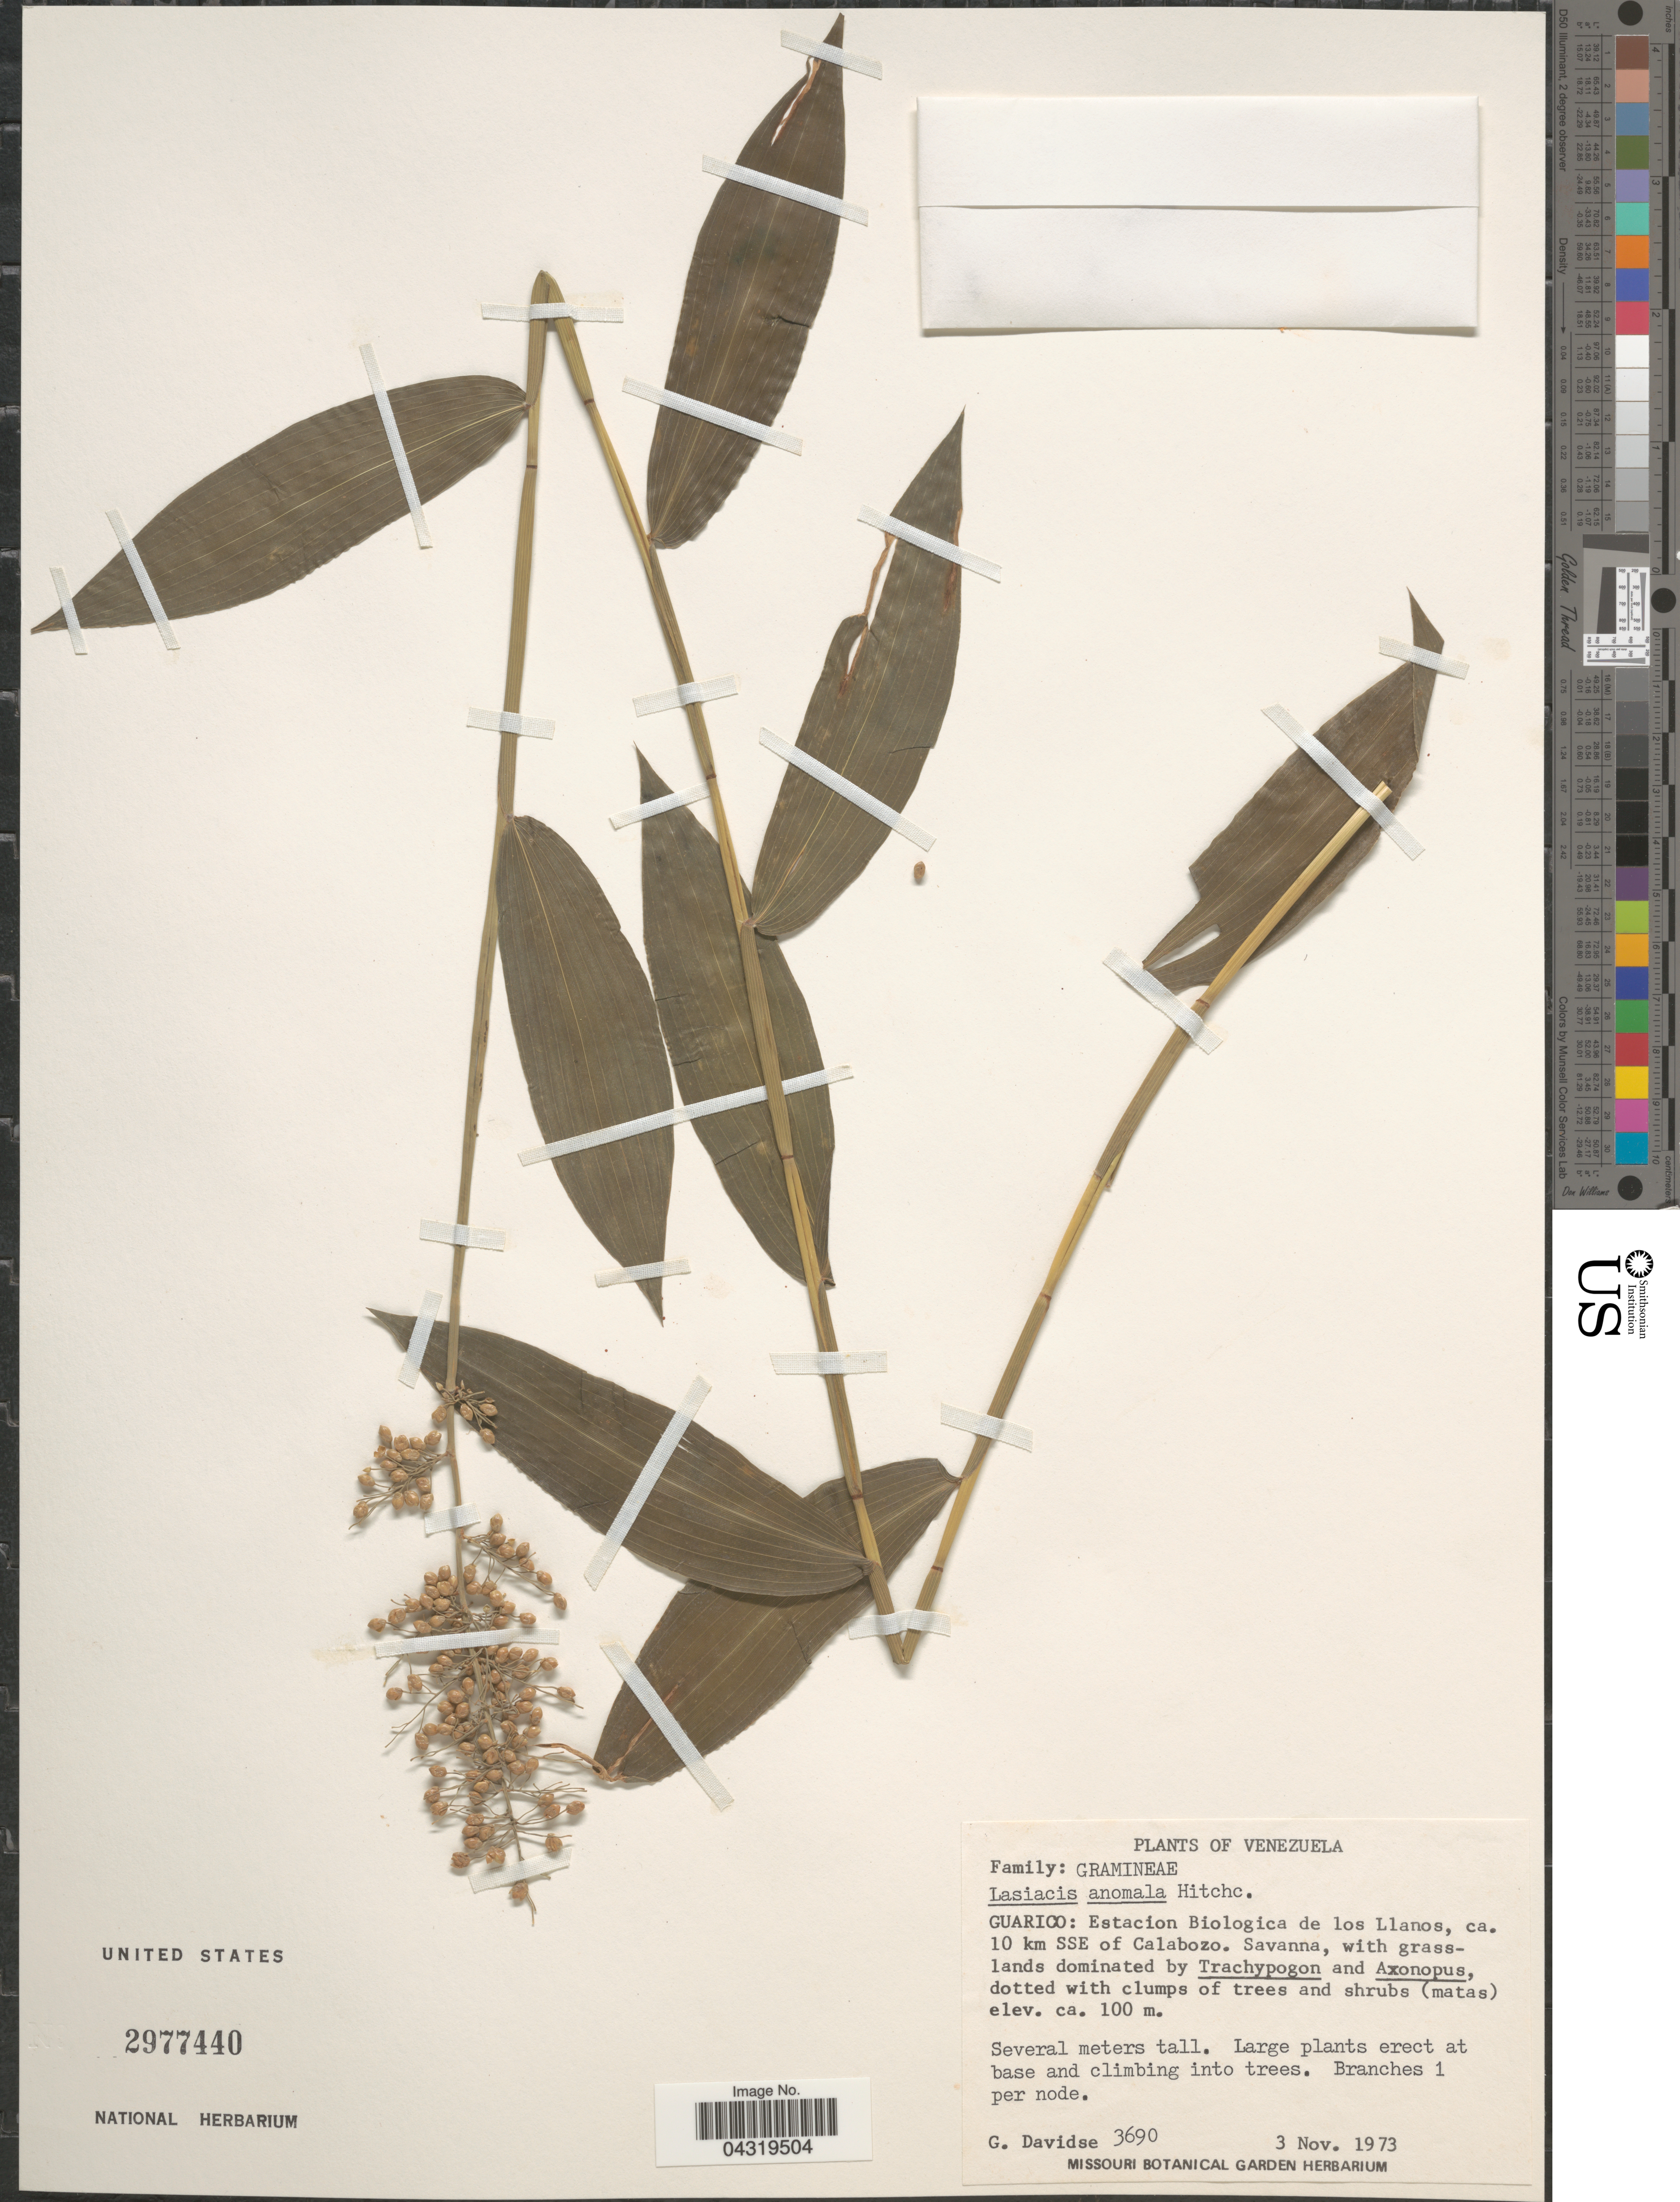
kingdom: Plantae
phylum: Tracheophyta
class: Liliopsida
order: Poales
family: Poaceae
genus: Lasiacis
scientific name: Lasiacis anomala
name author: Hitchc.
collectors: G. Davidse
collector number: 3690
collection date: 1973-11-03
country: Venezuela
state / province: Guarico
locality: Estacion Biologica de los Llanos, ca. 10 km SSE of Calabozo.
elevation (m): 100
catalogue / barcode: US 2977440